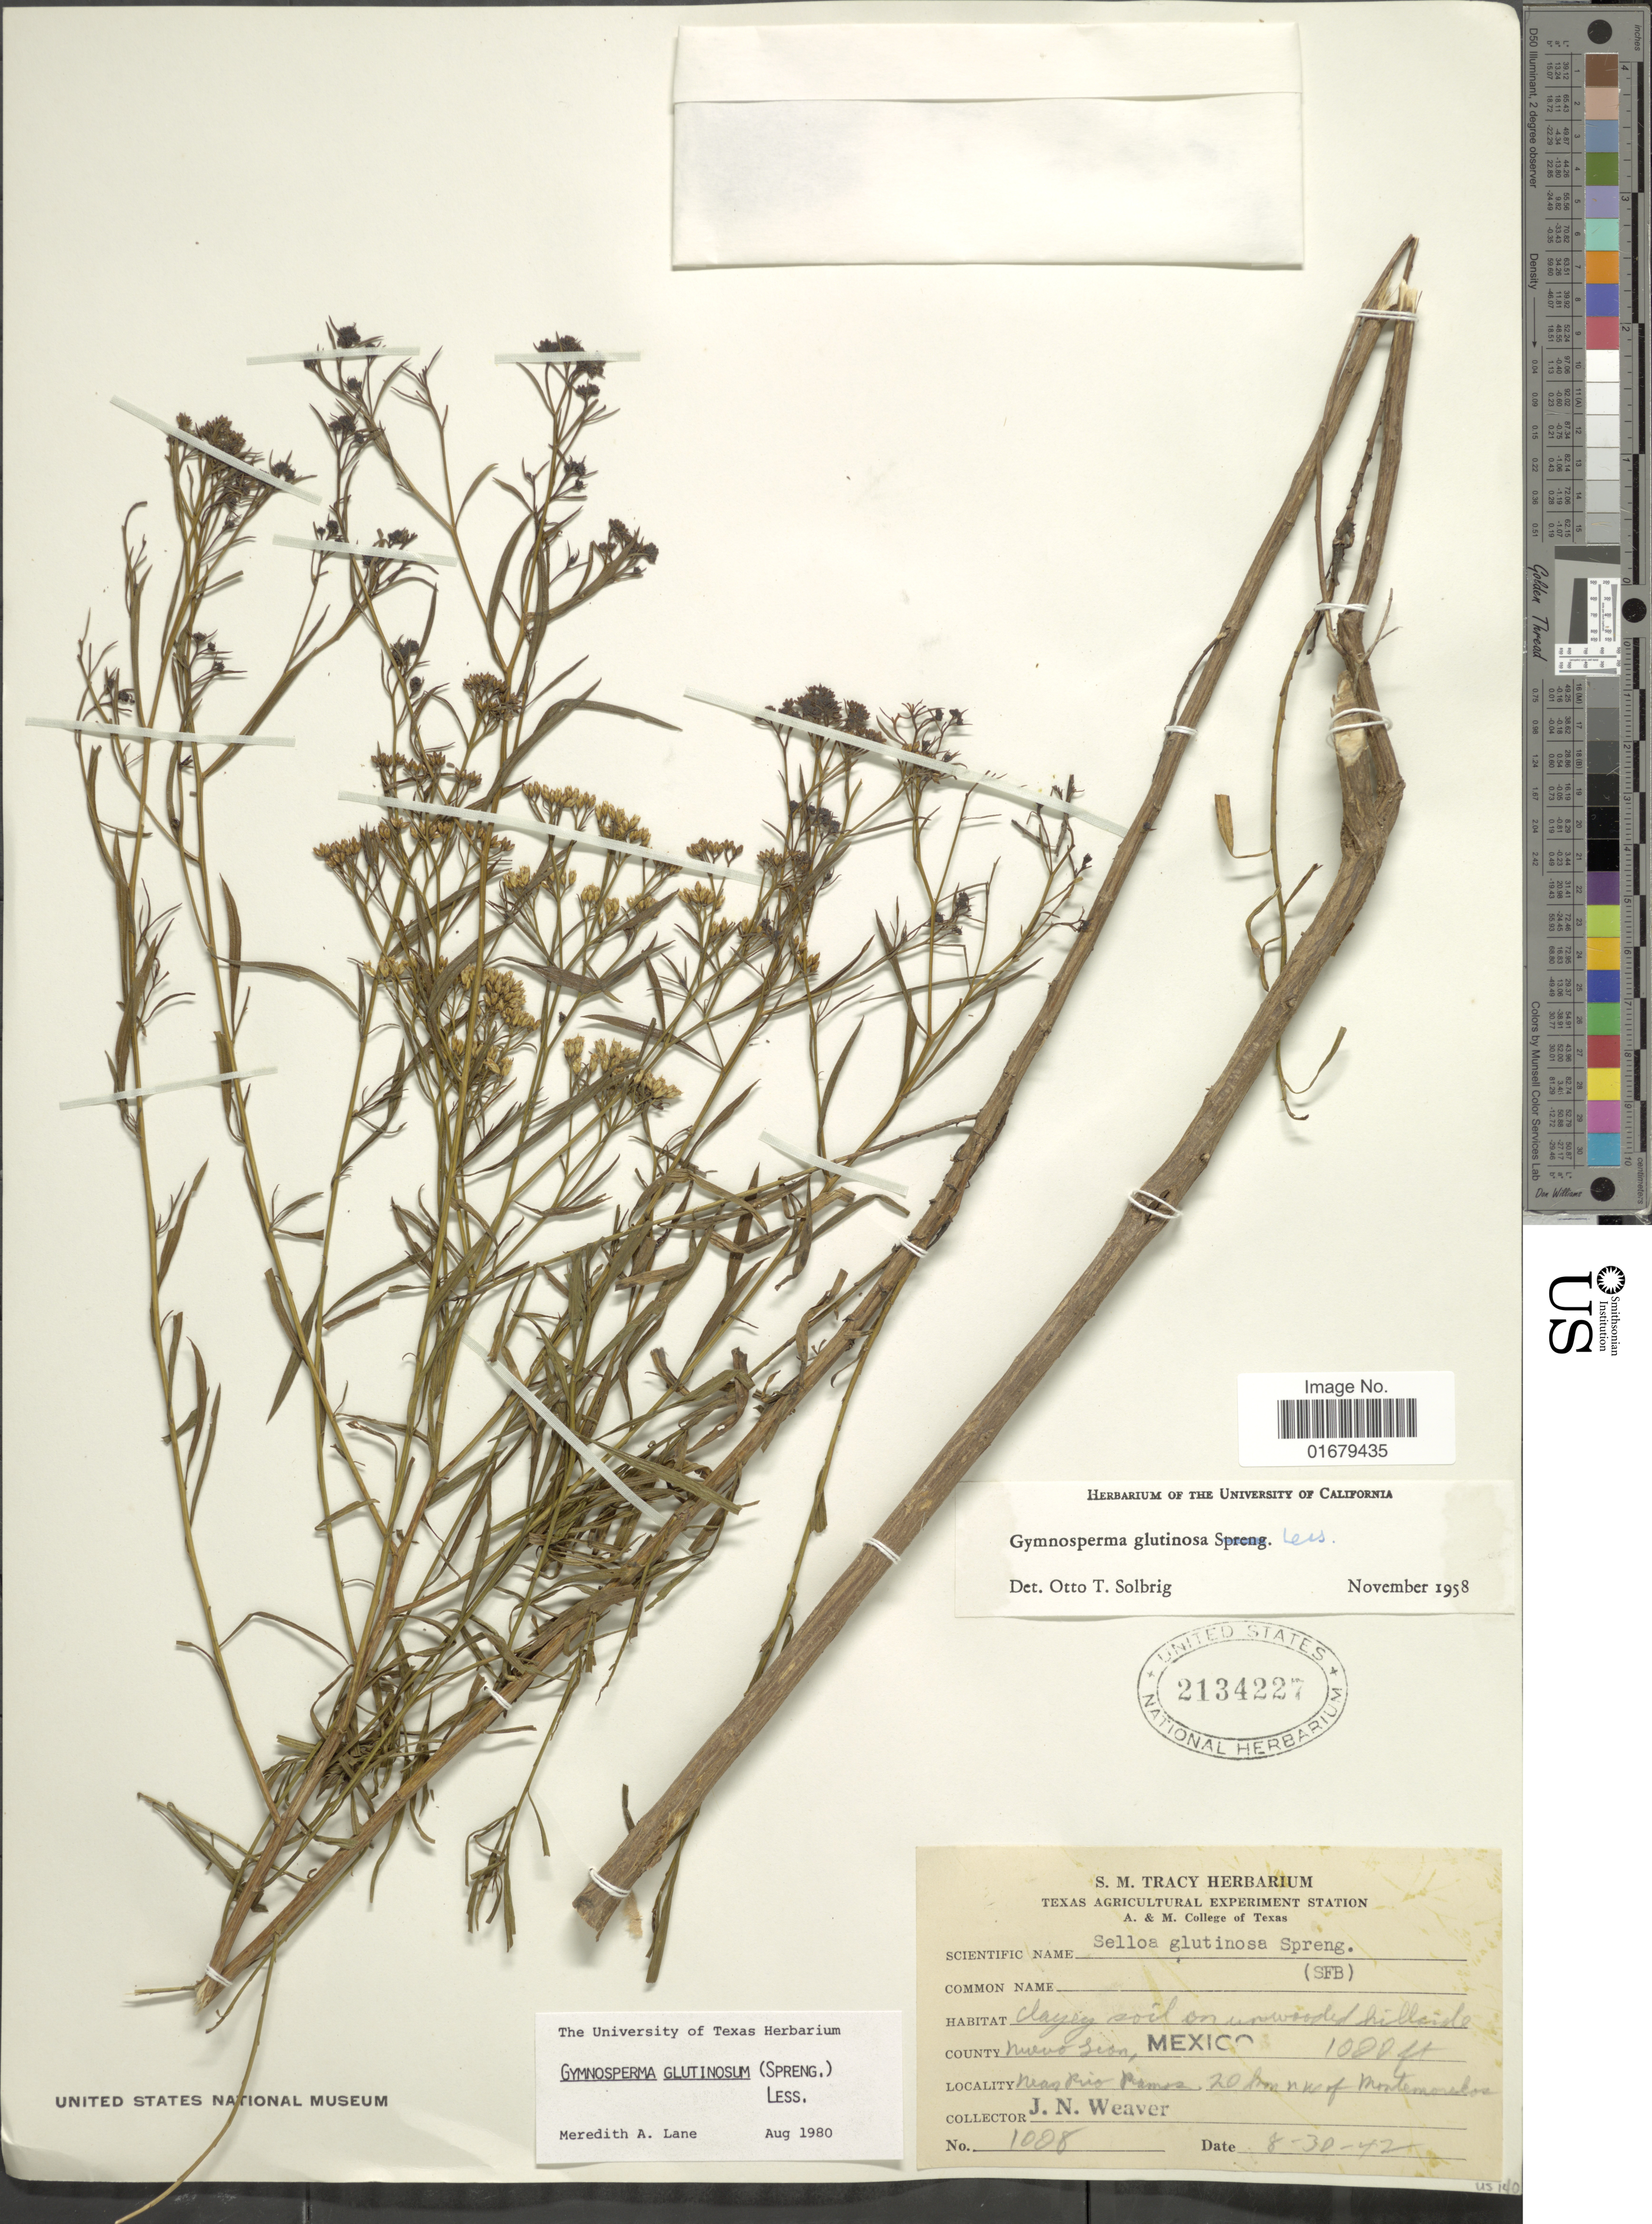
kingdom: Plantae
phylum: Tracheophyta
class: Magnoliopsida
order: Asterales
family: Asteraceae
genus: Gymnosperma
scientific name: Gymnosperma glutinosum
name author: (Spreng.) Less.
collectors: J. N. Weaver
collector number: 1008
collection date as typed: Transcribed d/m/y: 30/8/42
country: Mexico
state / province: Nuevo León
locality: Near Rio Pamsa, 20 km n.w. of Montemoreles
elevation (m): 305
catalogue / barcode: US 2134227